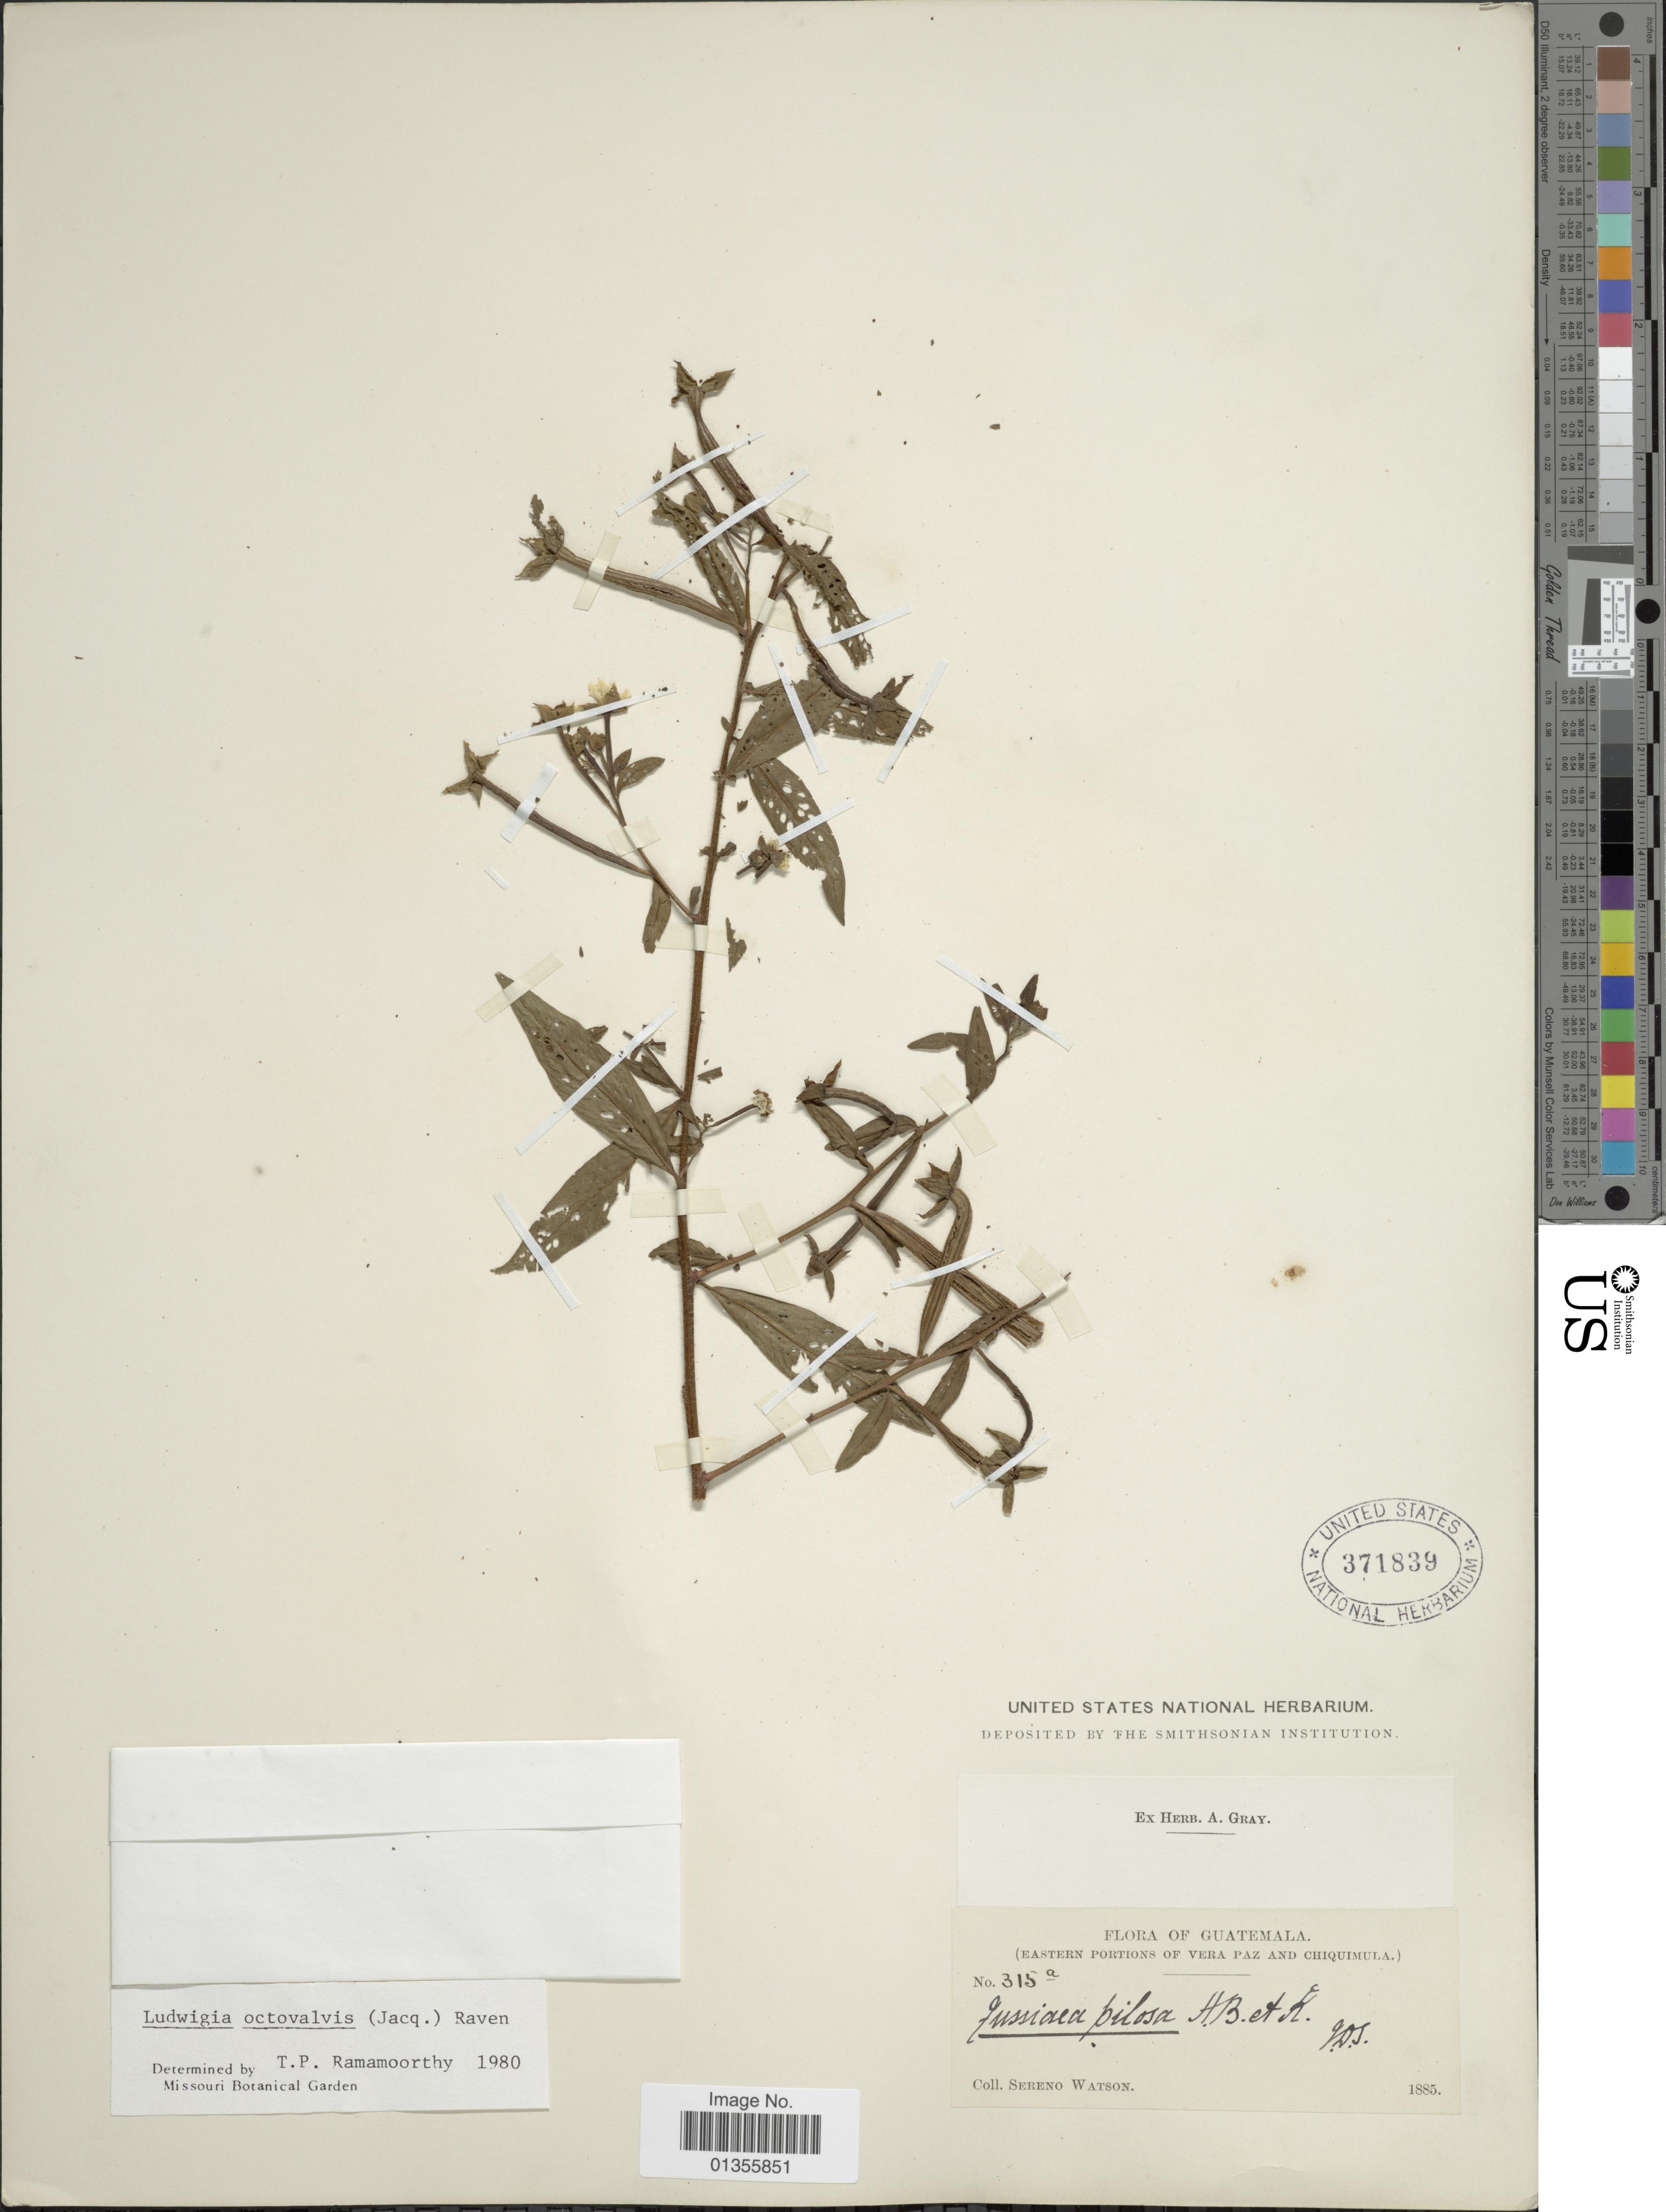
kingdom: Plantae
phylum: Tracheophyta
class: Magnoliopsida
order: Myrtales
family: Onagraceae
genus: Ludwigia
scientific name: Ludwigia octovalvis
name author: (Jacq.) P.H. Raven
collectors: S. Watson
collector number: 315a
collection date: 1885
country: Guatemala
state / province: Chiquimula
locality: Eastern Portions of Vera Paz and Chiqiomula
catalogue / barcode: US 371839